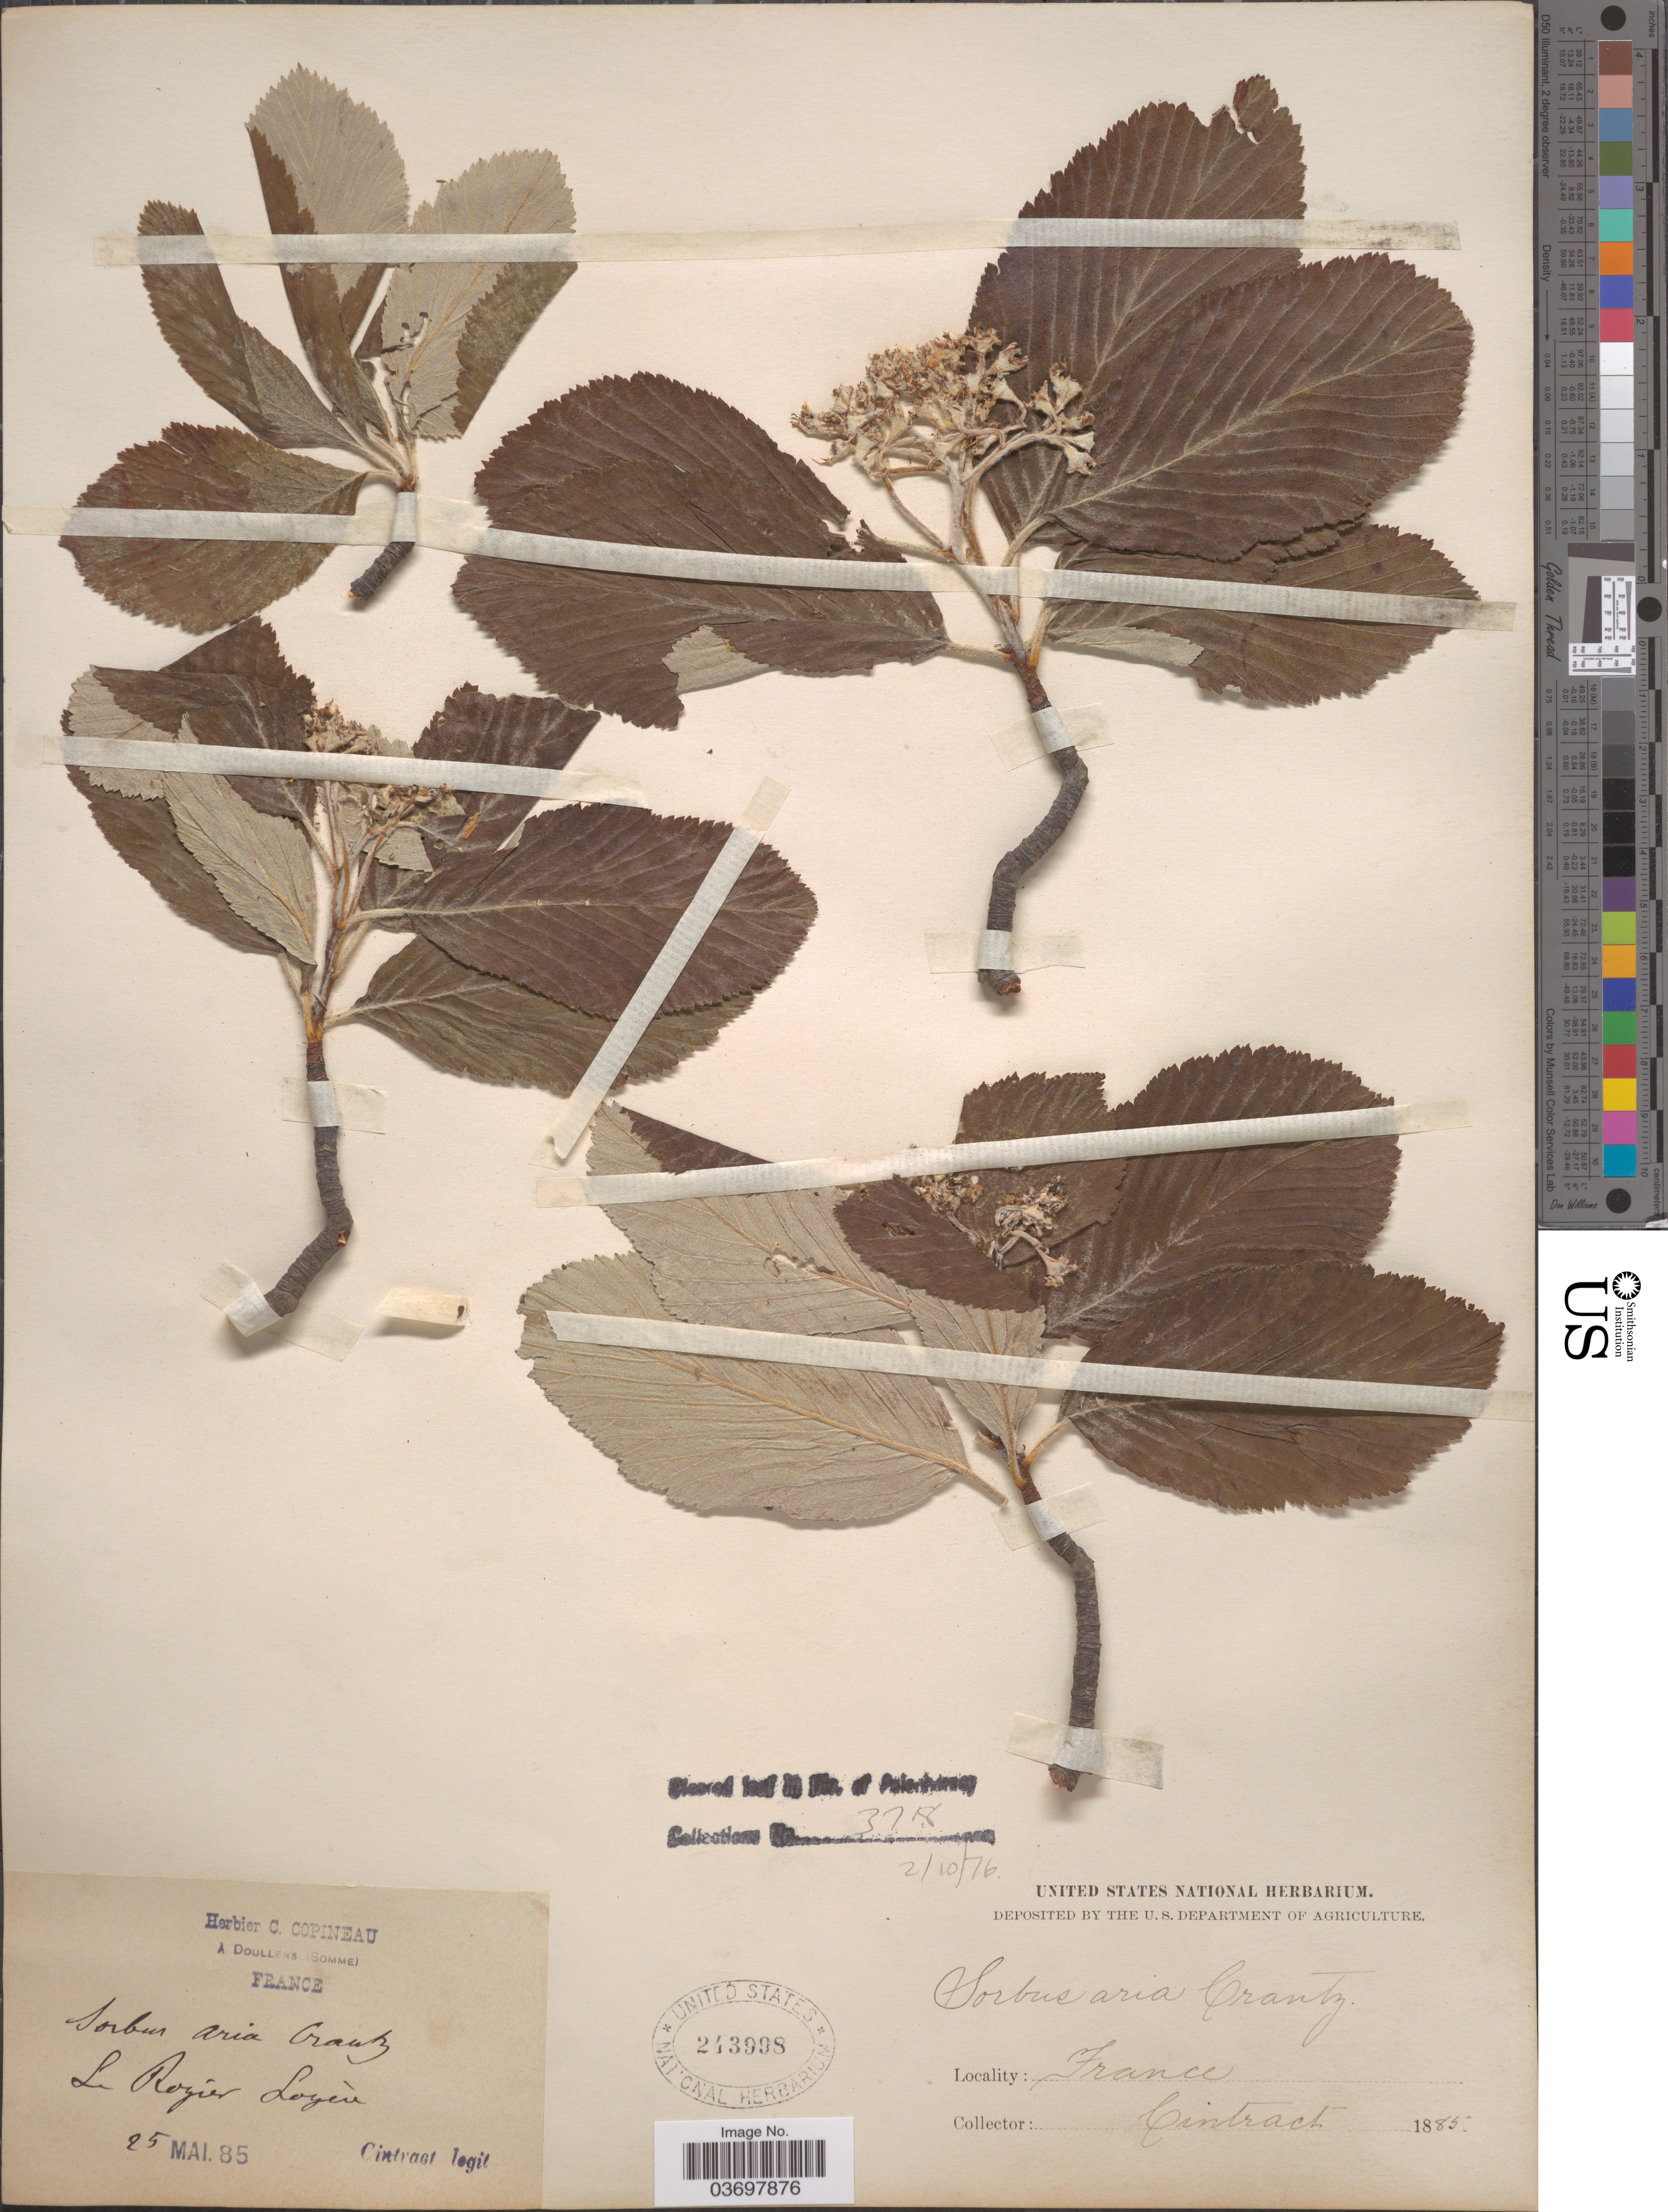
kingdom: Plantae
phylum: Tracheophyta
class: Magnoliopsida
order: Rosales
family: Rosaceae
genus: Sorbus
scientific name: Sorbus aria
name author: (L.) Crantz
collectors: Cintract, --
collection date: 1885-05-25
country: France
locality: Le Rozier, Lozère.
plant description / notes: Corrected "La Rogier Logerè" to "Le Rozier, Lozère."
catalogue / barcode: US 243998